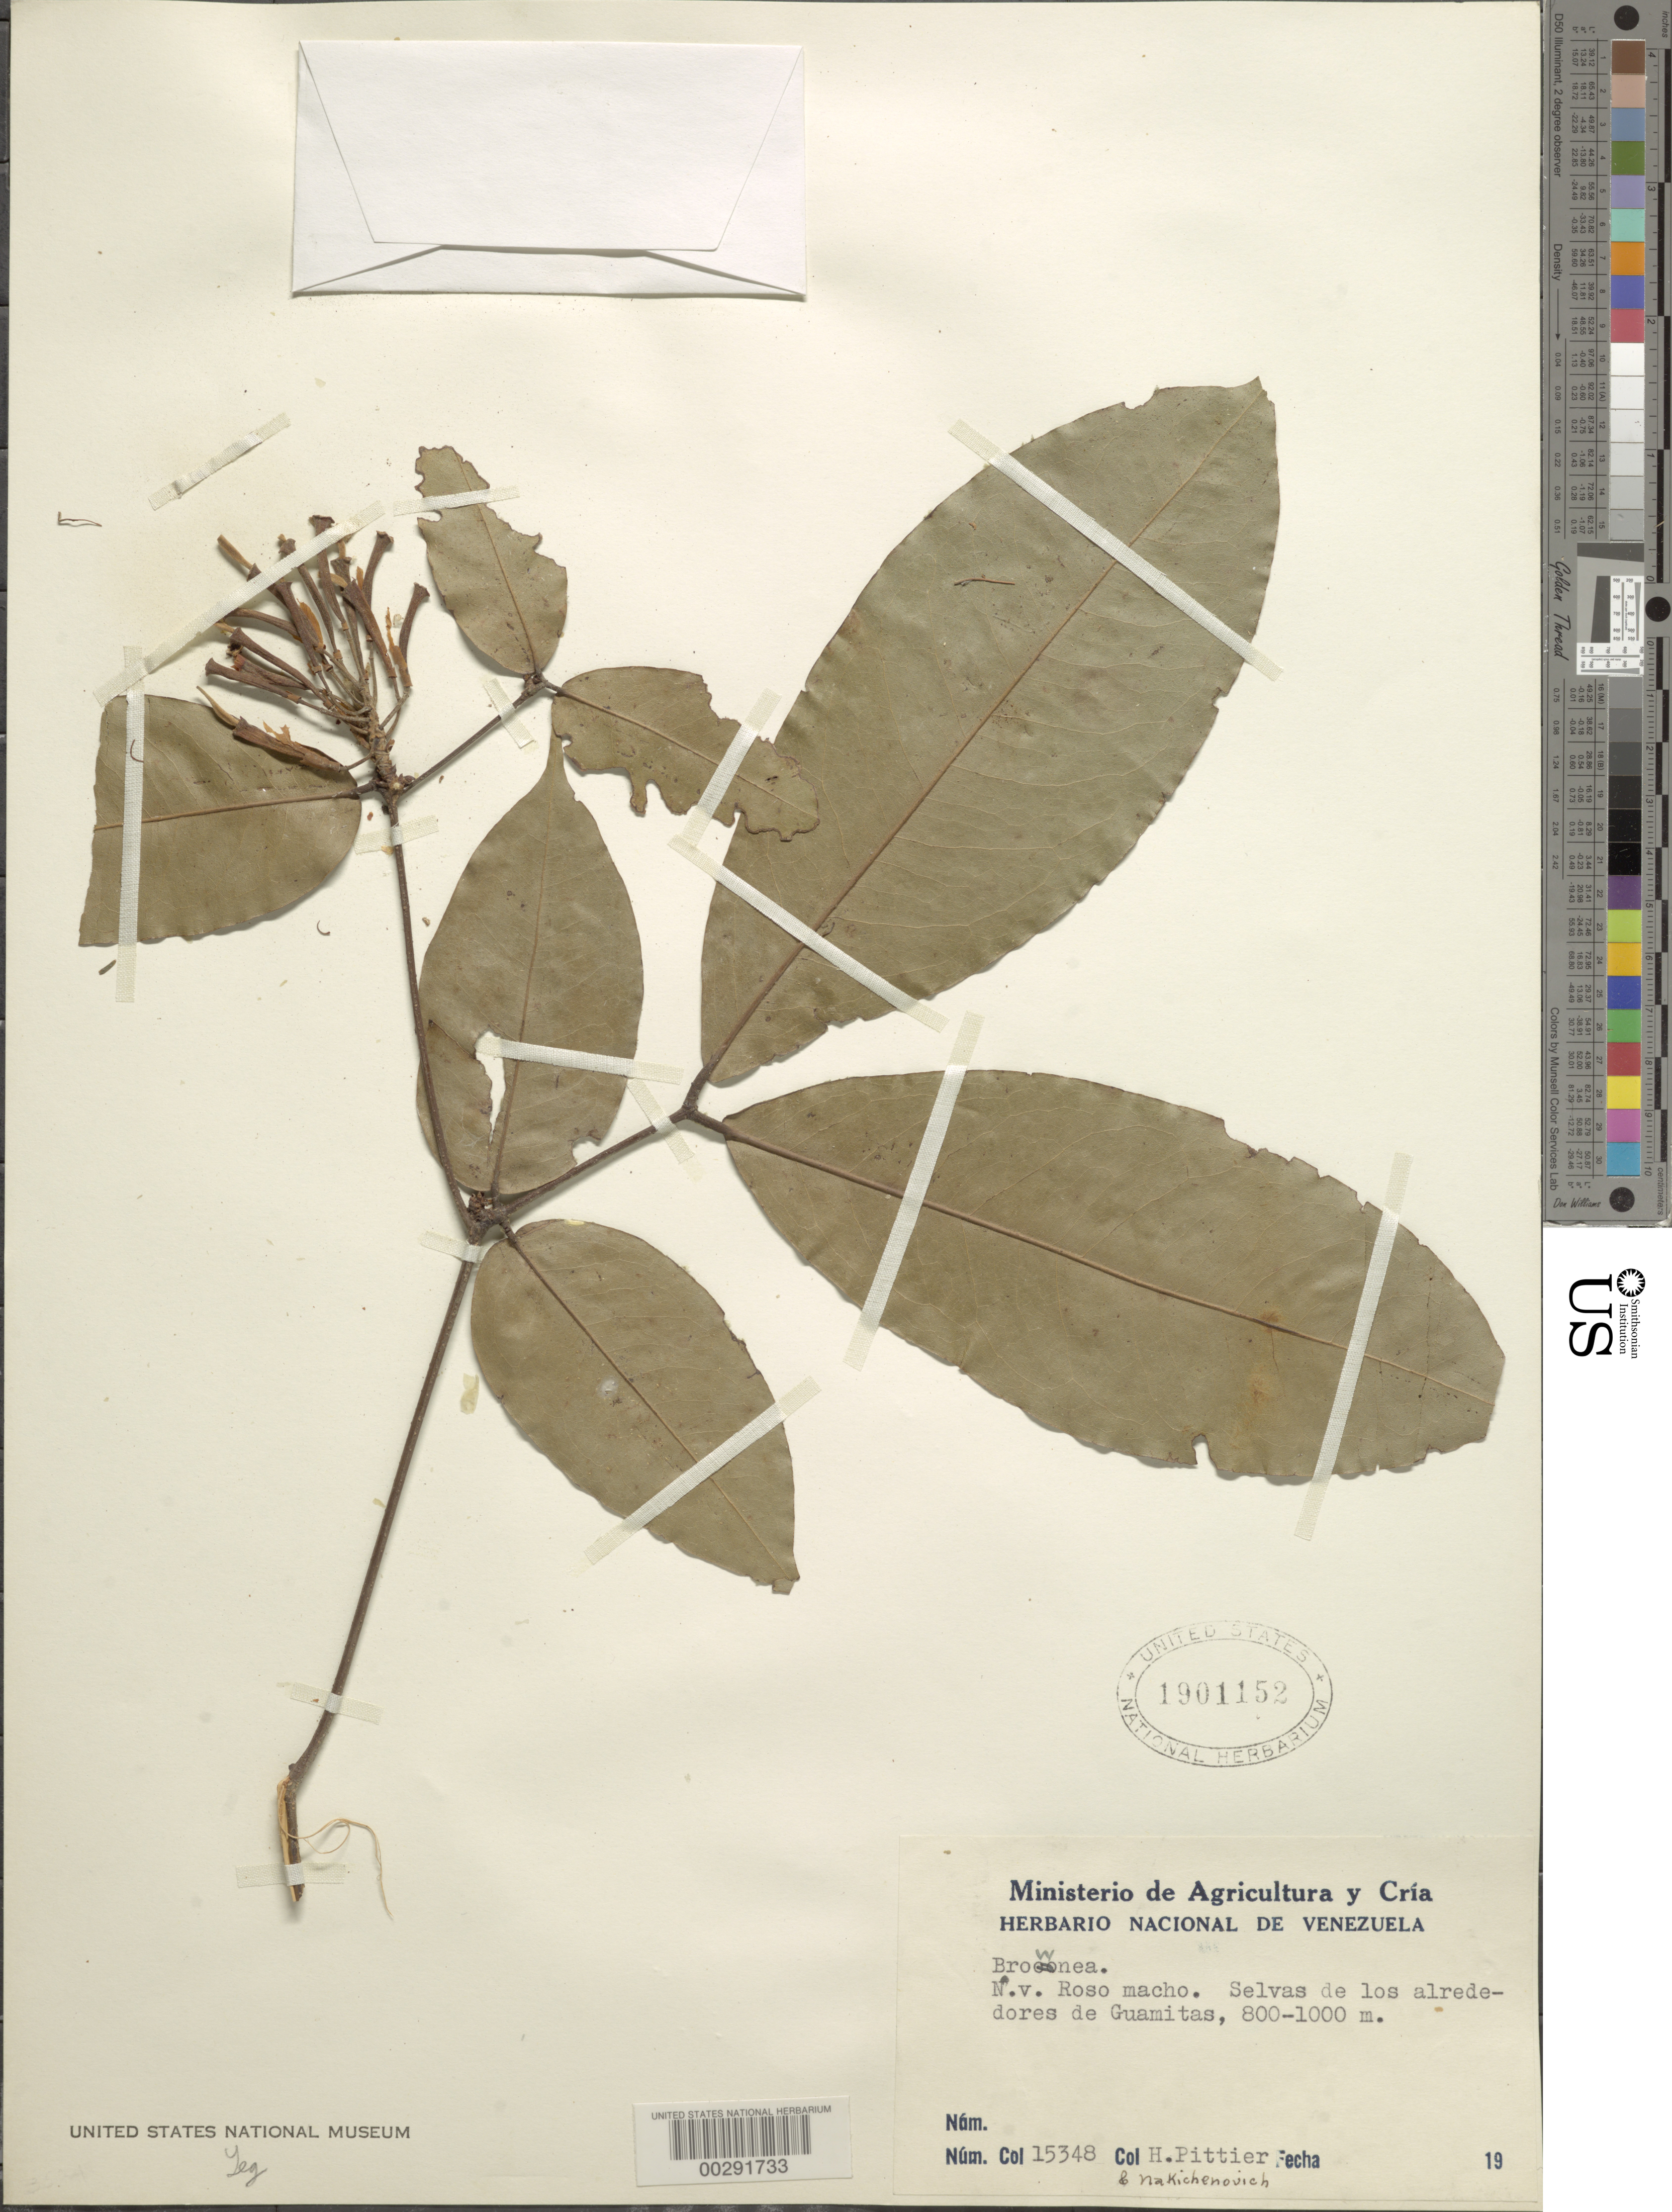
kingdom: Plantae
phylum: Tracheophyta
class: Magnoliopsida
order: Fabales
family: Fabaceae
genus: Brownea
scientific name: Brownea coccinea subsp. coccinea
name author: Jacq.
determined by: Santos-Silva, J.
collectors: H. F. Pittier & M. Nakichenovich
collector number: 15348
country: Venezuela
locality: Vicinity of Guamitas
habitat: Forest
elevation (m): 800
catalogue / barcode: US 1901152